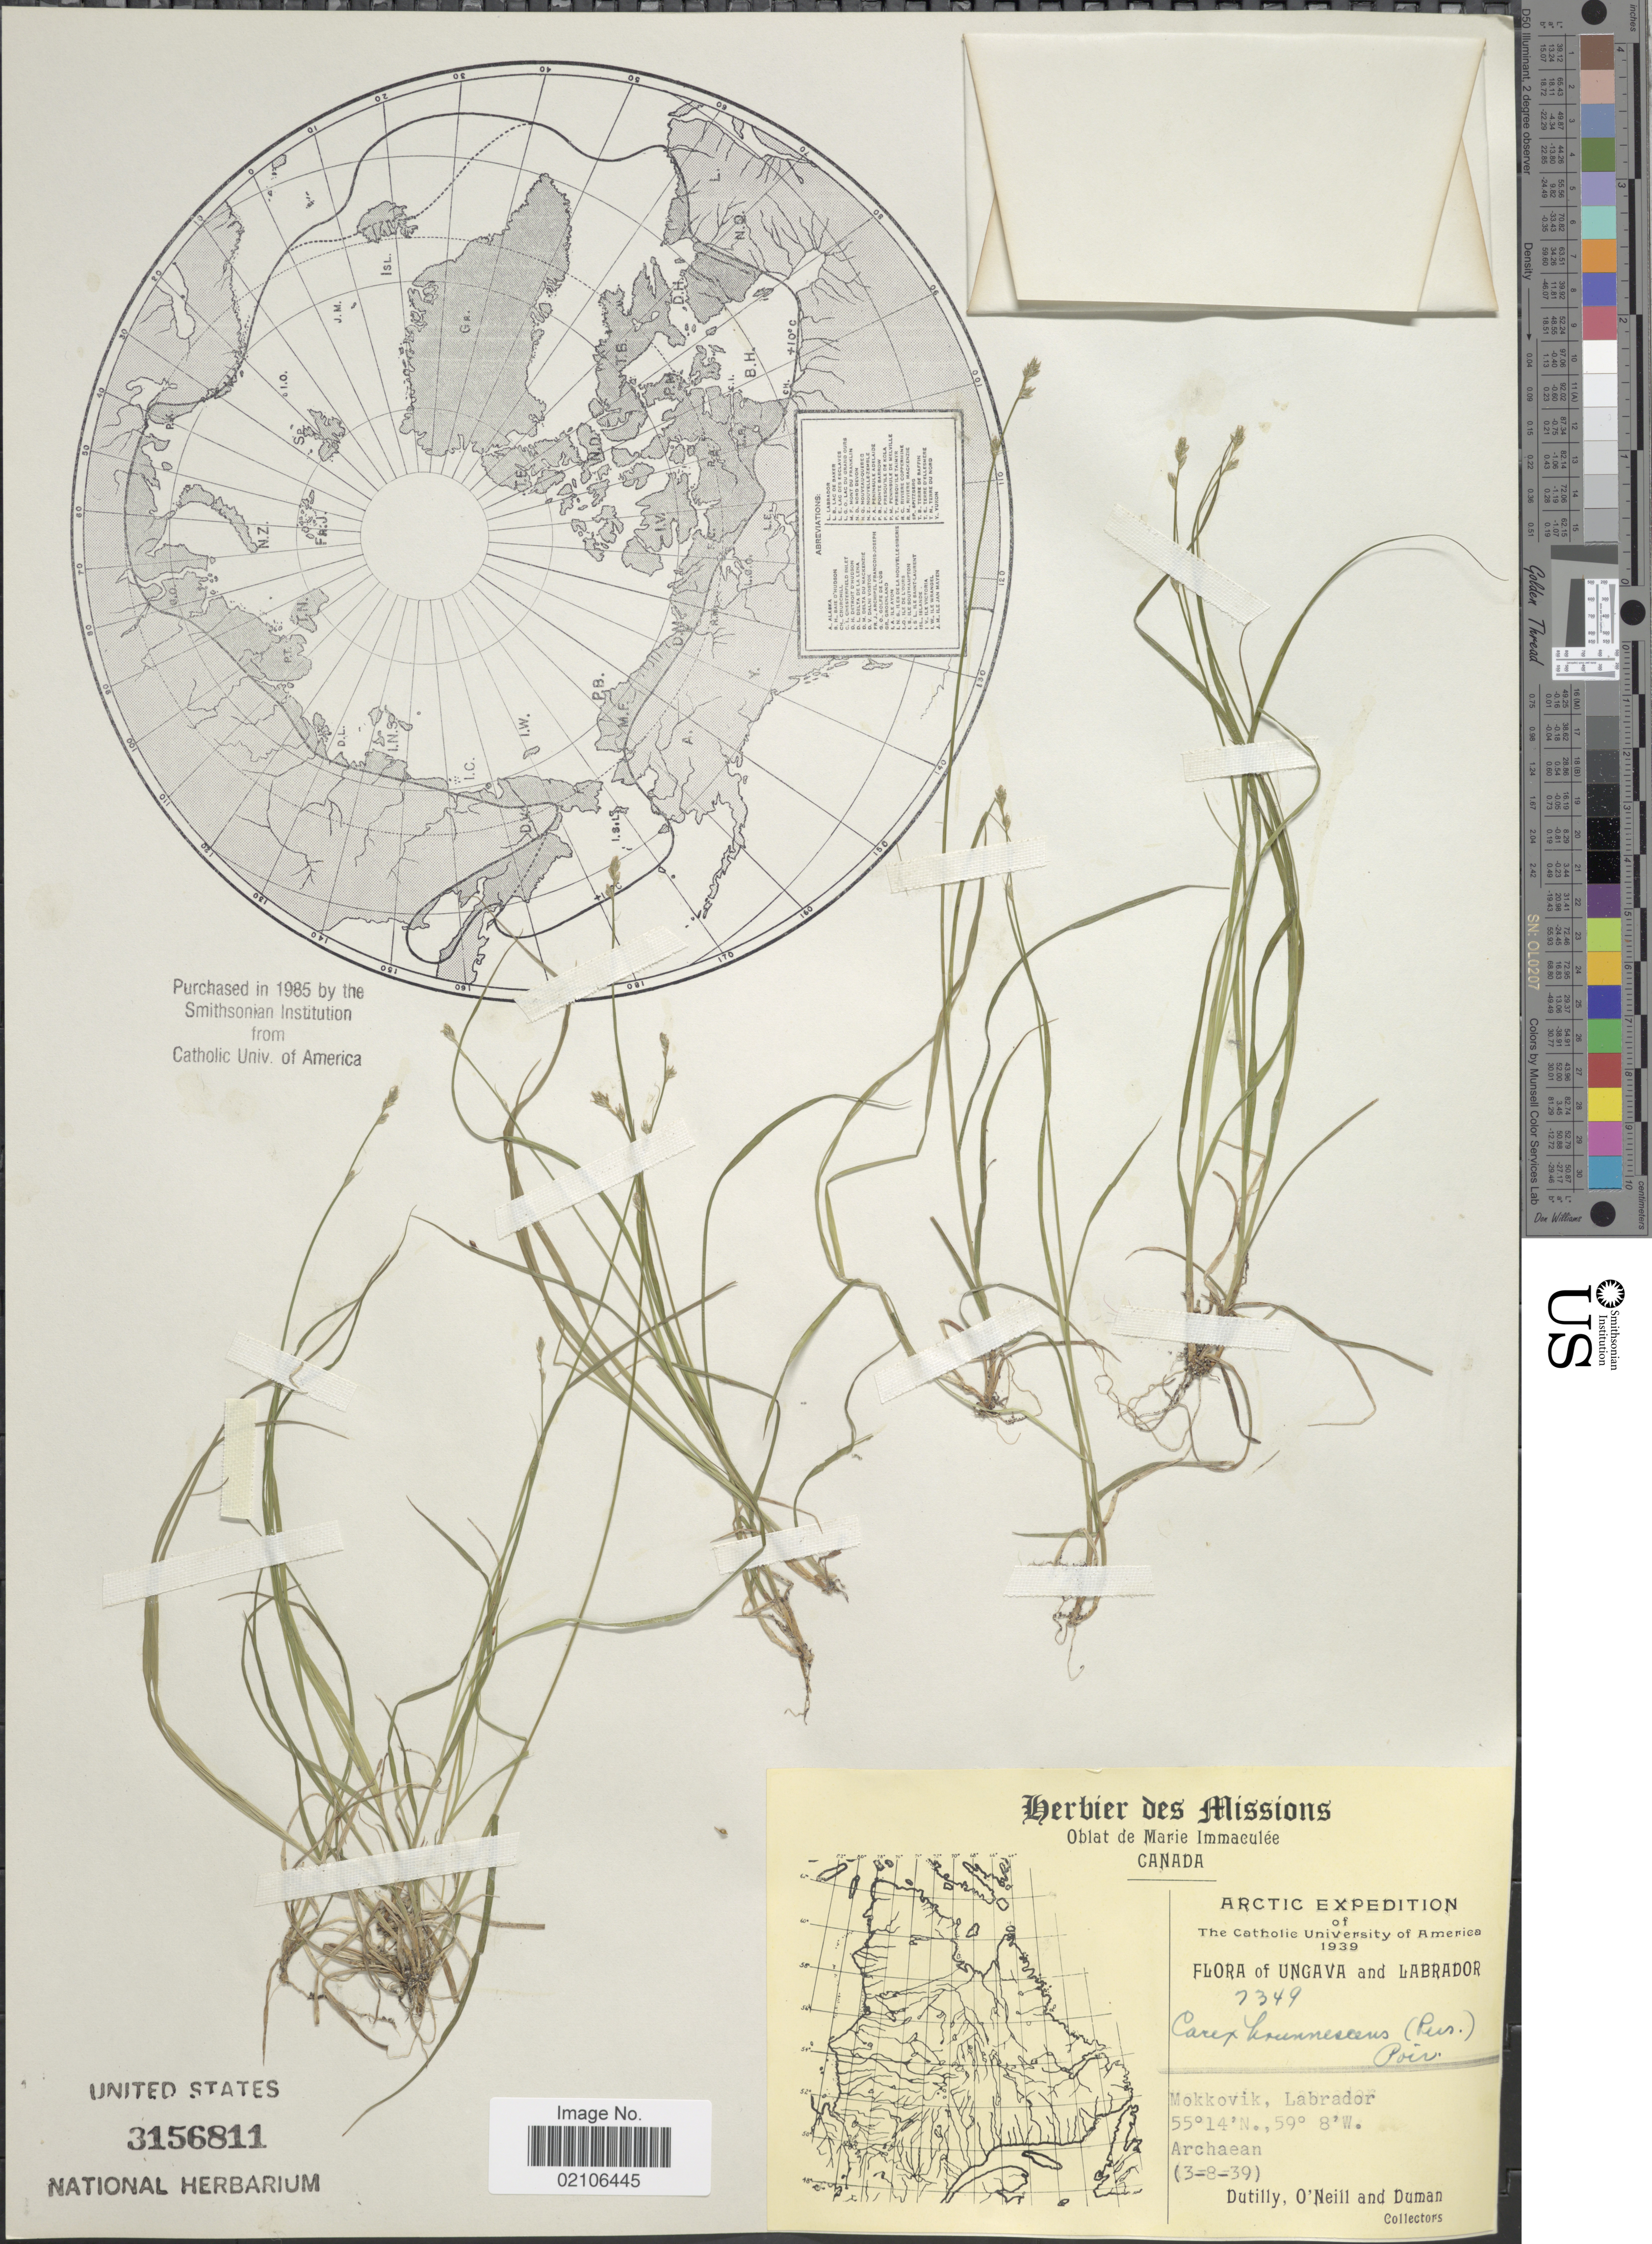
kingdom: Plantae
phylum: Tracheophyta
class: Liliopsida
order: Poales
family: Cyperaceae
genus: Carex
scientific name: Carex brunnescens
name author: (Pers.) Poir.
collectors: -. Dutilly, O'Neil & -. Duman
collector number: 7349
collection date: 1939-08-03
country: Canada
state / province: Newfoundland and Labrador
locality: Arctic, Ungava and Labrador, Mokkovik, Labrador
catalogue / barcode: US 3156811